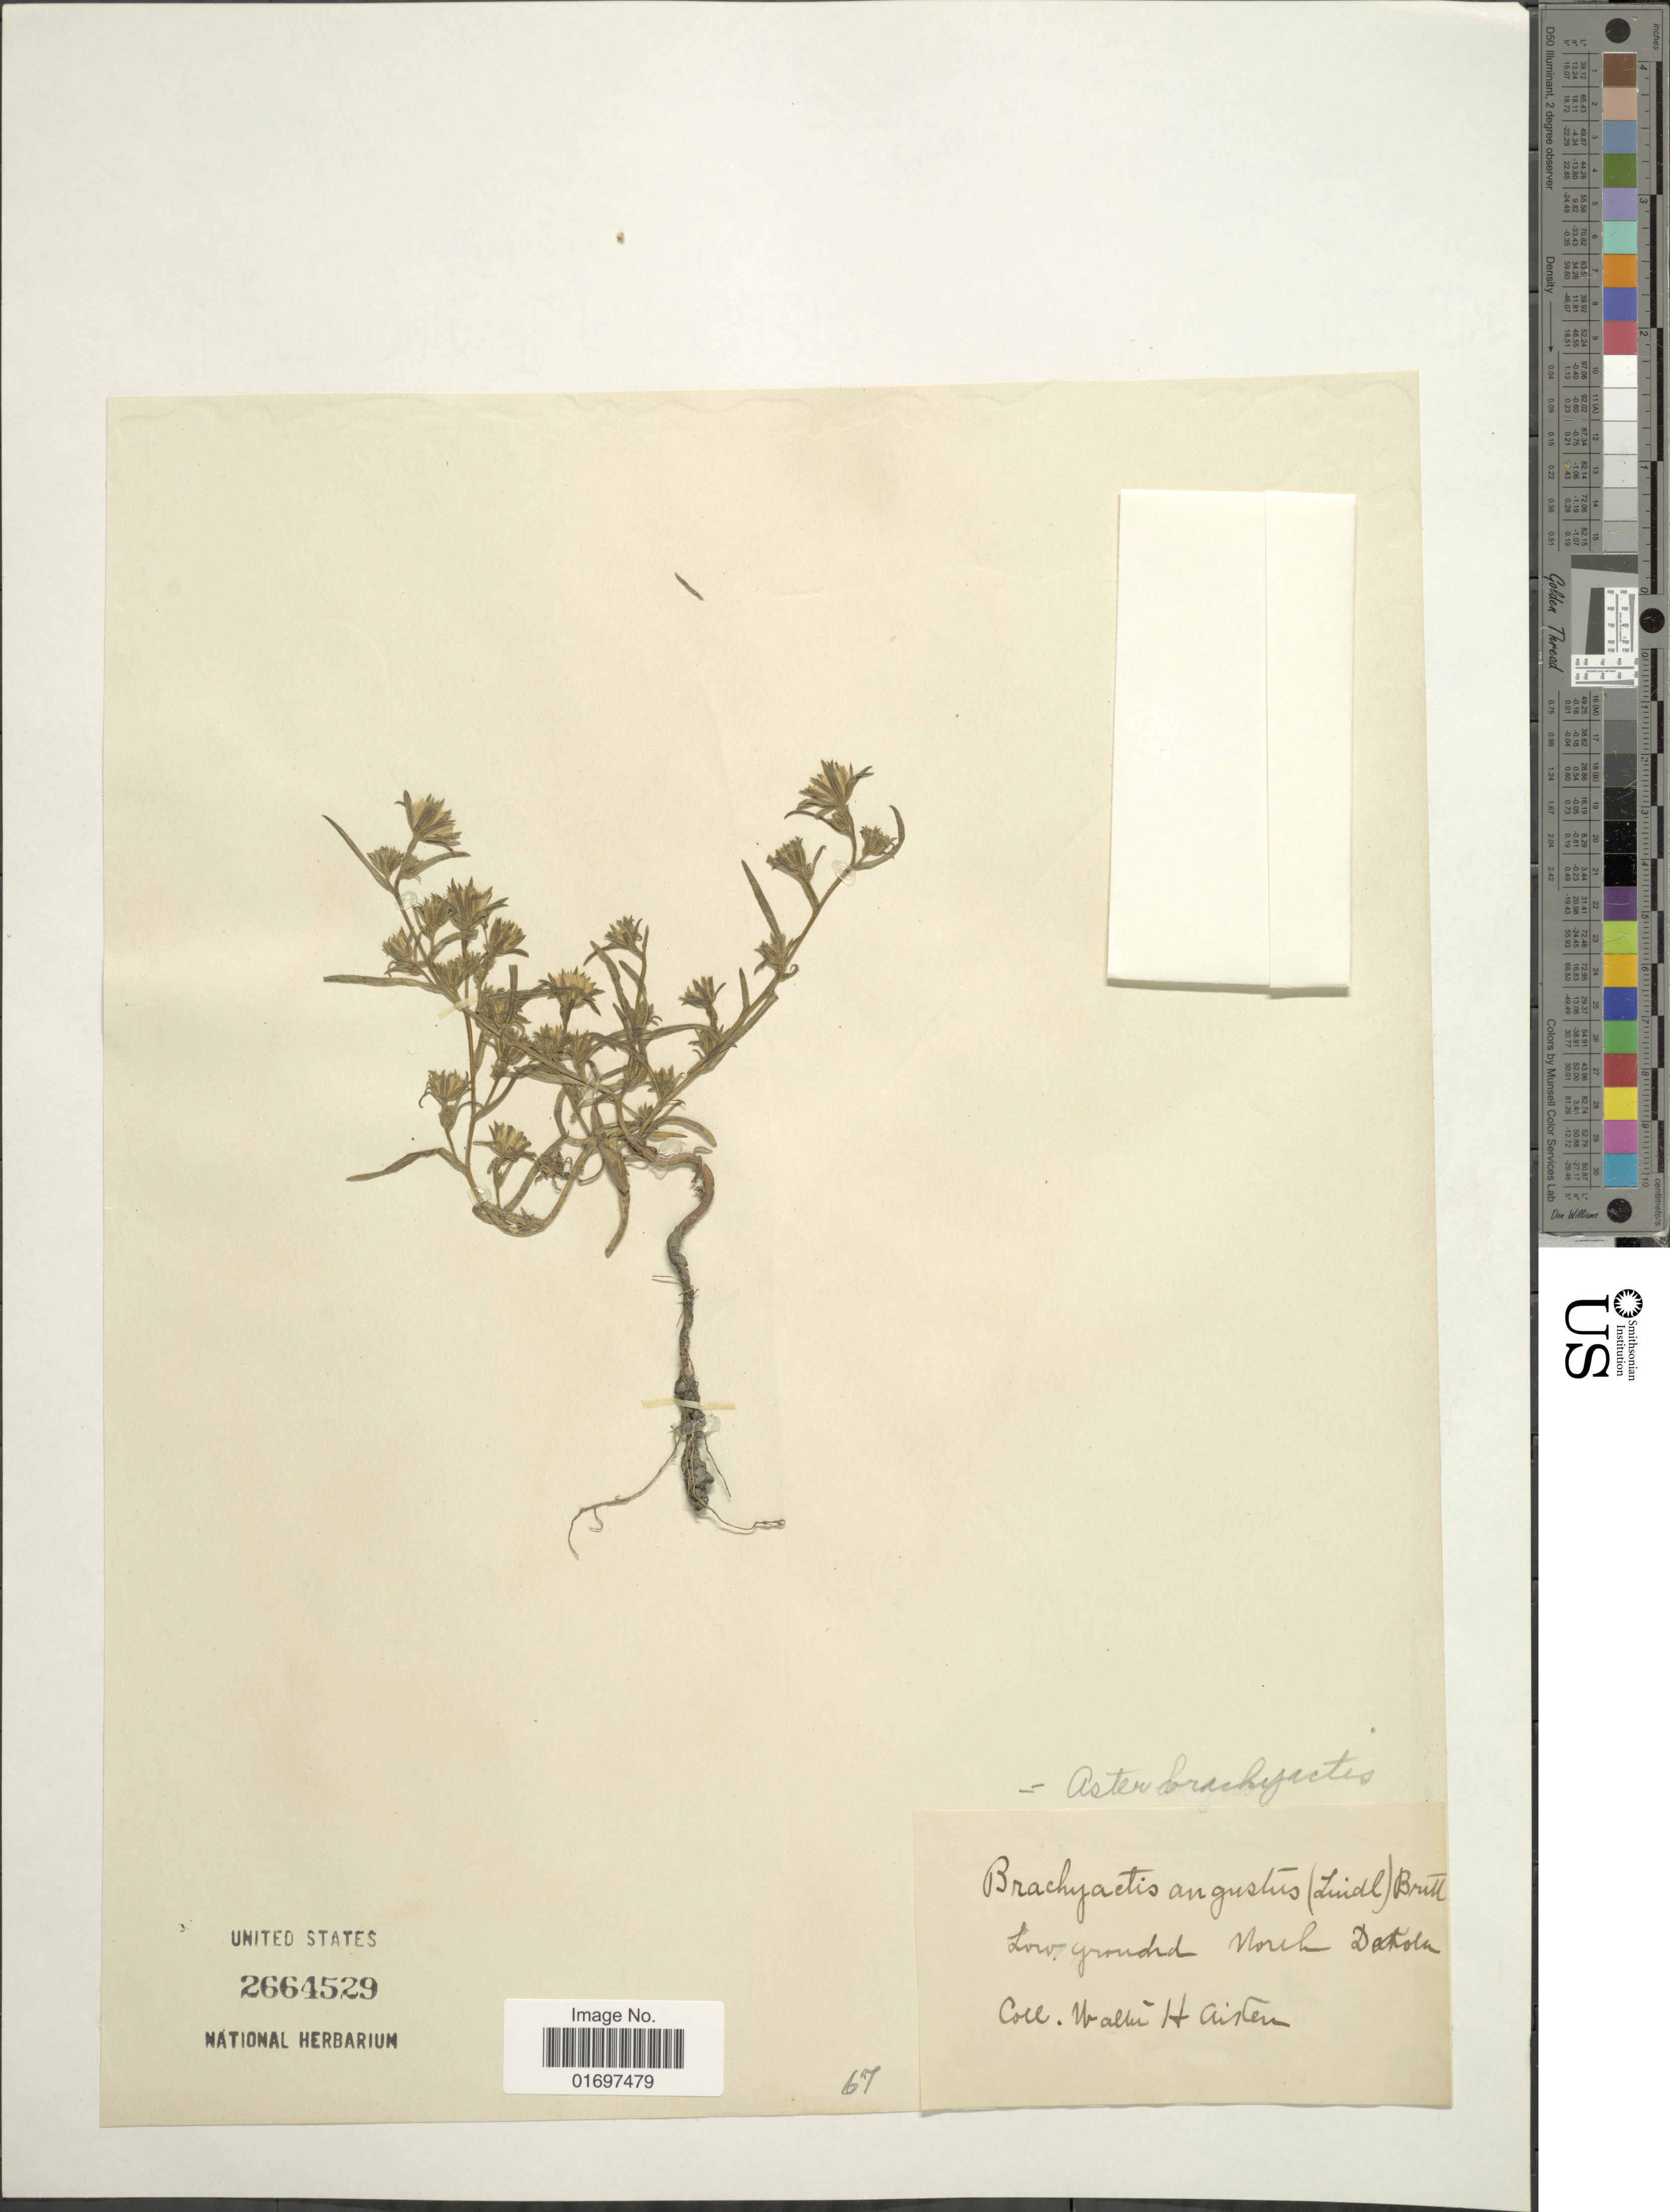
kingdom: Plantae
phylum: Tracheophyta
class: Magnoliopsida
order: Asterales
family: Asteraceae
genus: Symphyotrichum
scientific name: Symphyotrichum ciliatum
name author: (Ledeb.) G.L. Nesom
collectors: W. Aiken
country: United States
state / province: North Dakota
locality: Low ground, North Dakota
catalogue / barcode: US 2664529